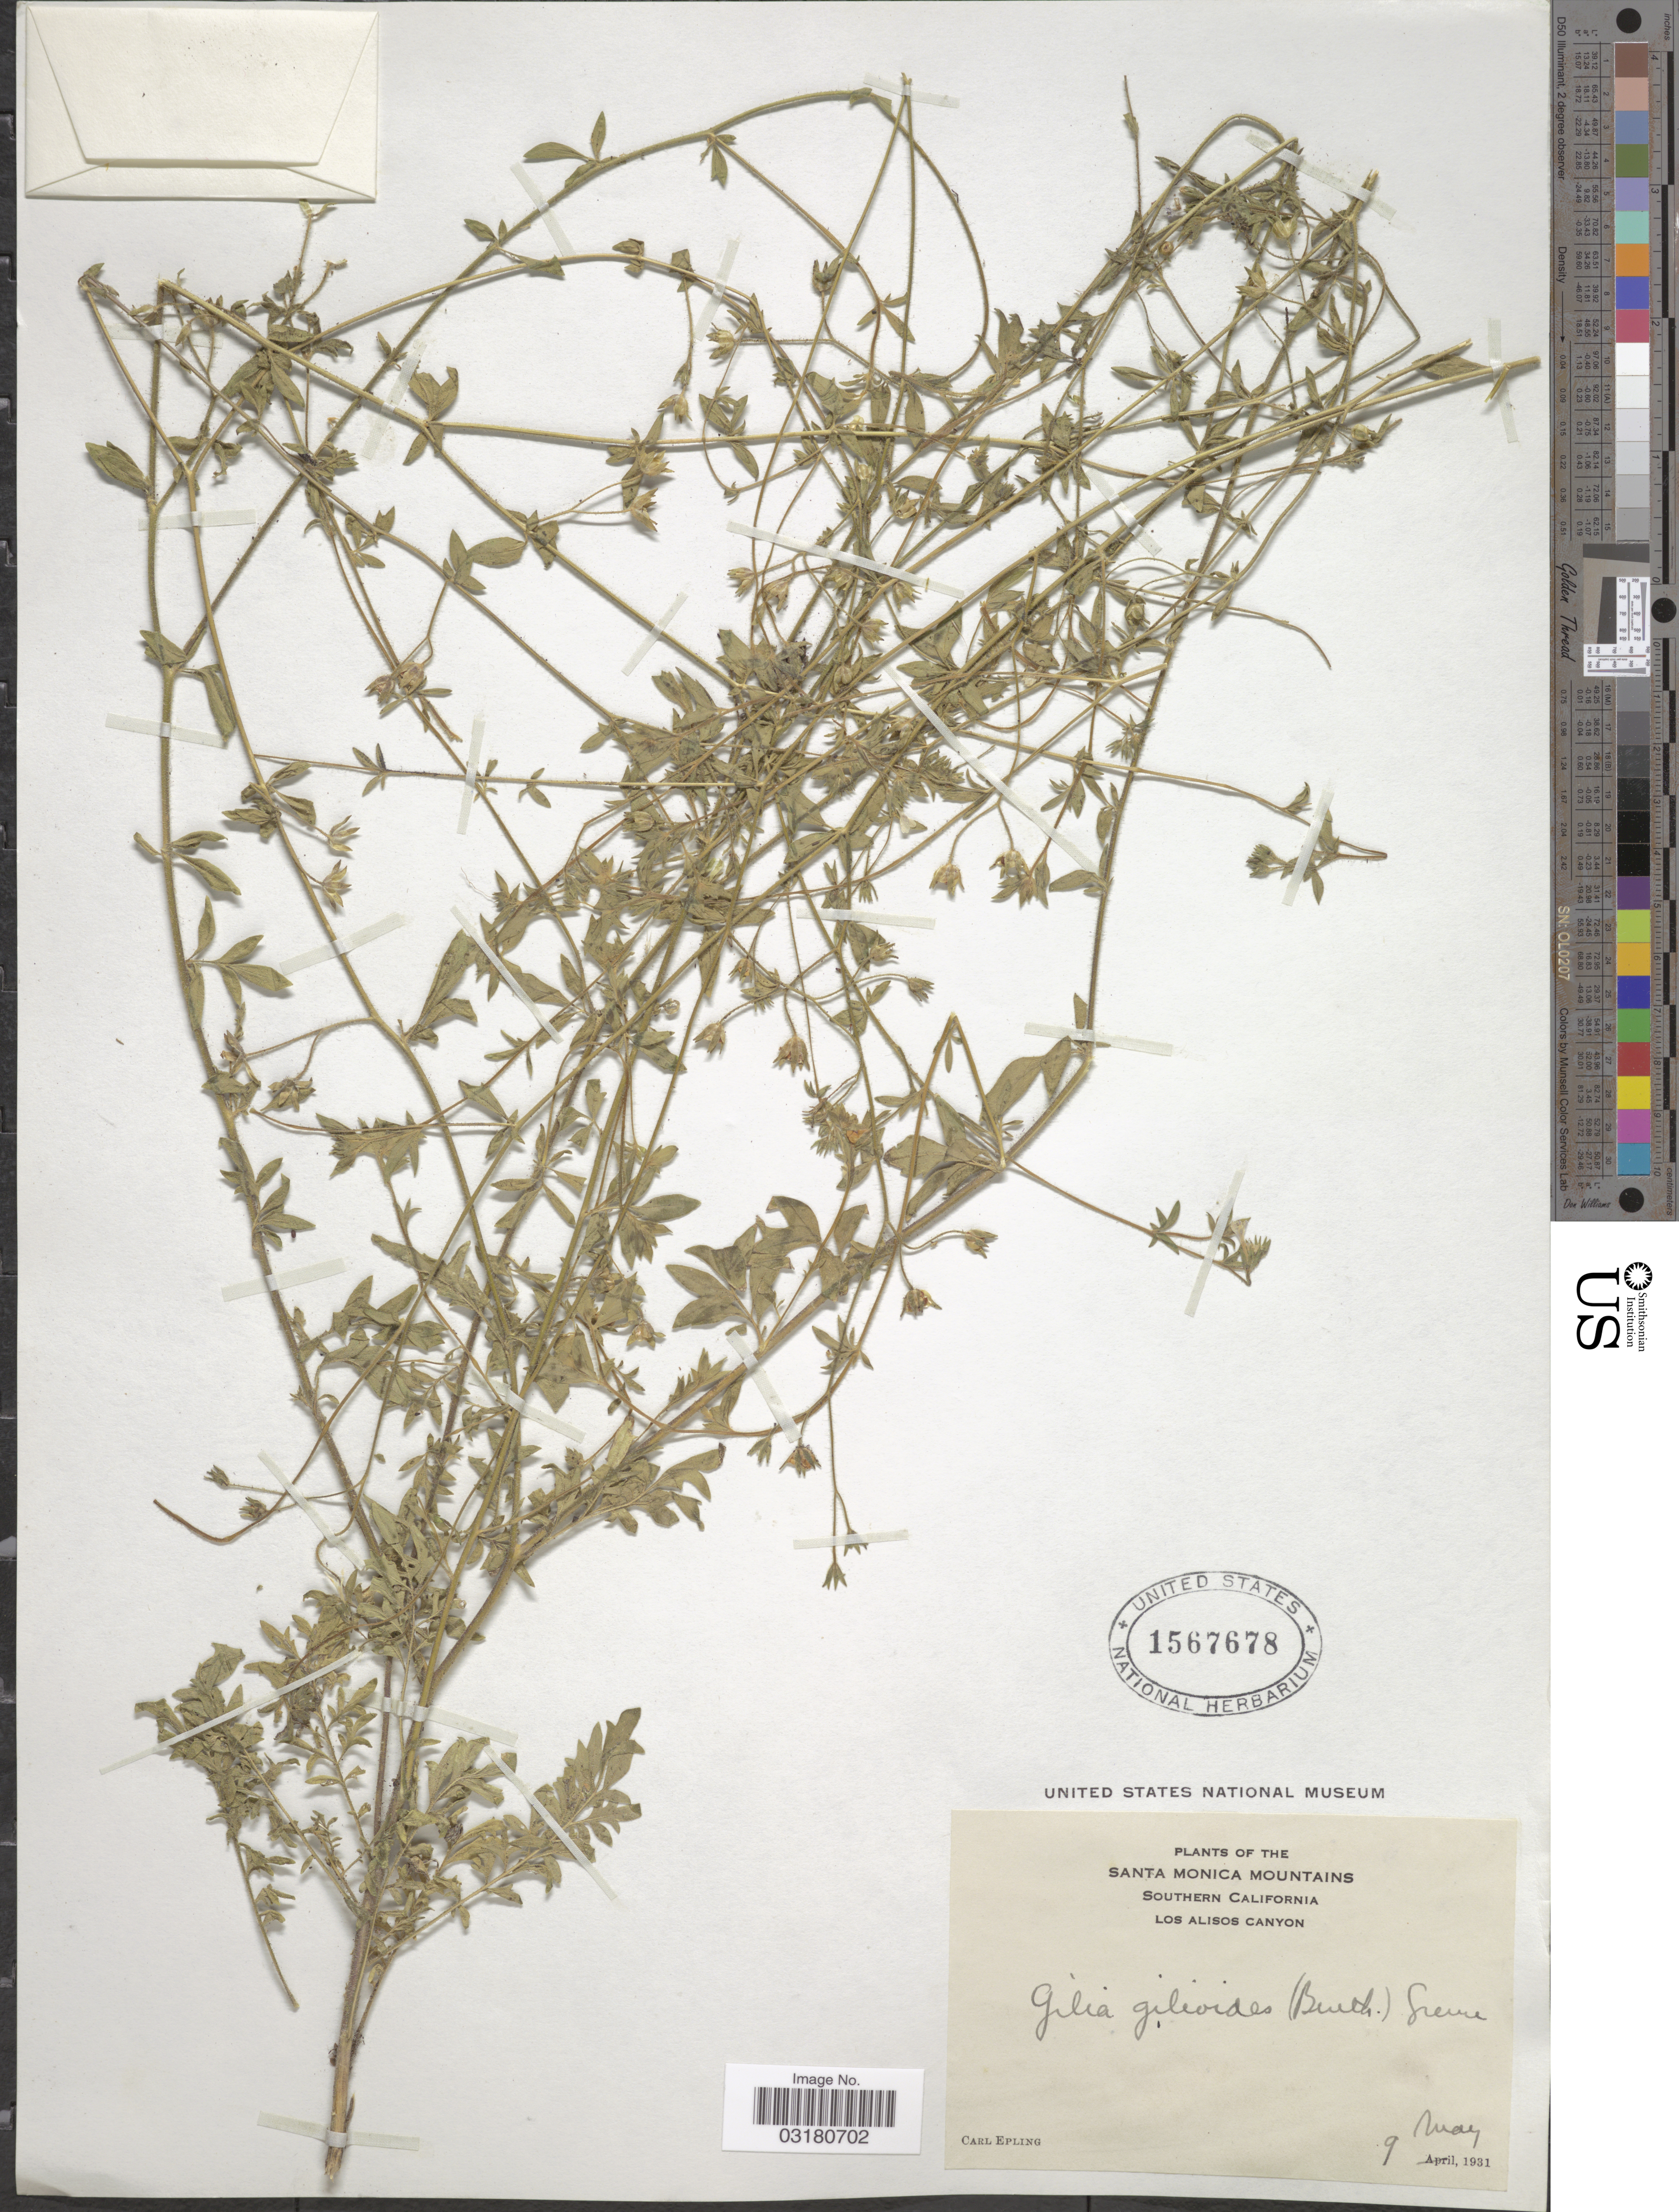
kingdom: Plantae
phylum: Tracheophyta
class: Magnoliopsida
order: Ericales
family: Polemoniaceae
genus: Allophyllum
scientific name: Allophyllum glutinosum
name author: (Benth.) A.D. Grant & V.E. Grant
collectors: C. C. Epling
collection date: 1931-05-09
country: United States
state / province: California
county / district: Los Angeles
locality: Santa Monica Mountains. Southern California. Los Alisos Canyon.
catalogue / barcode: US 1567678